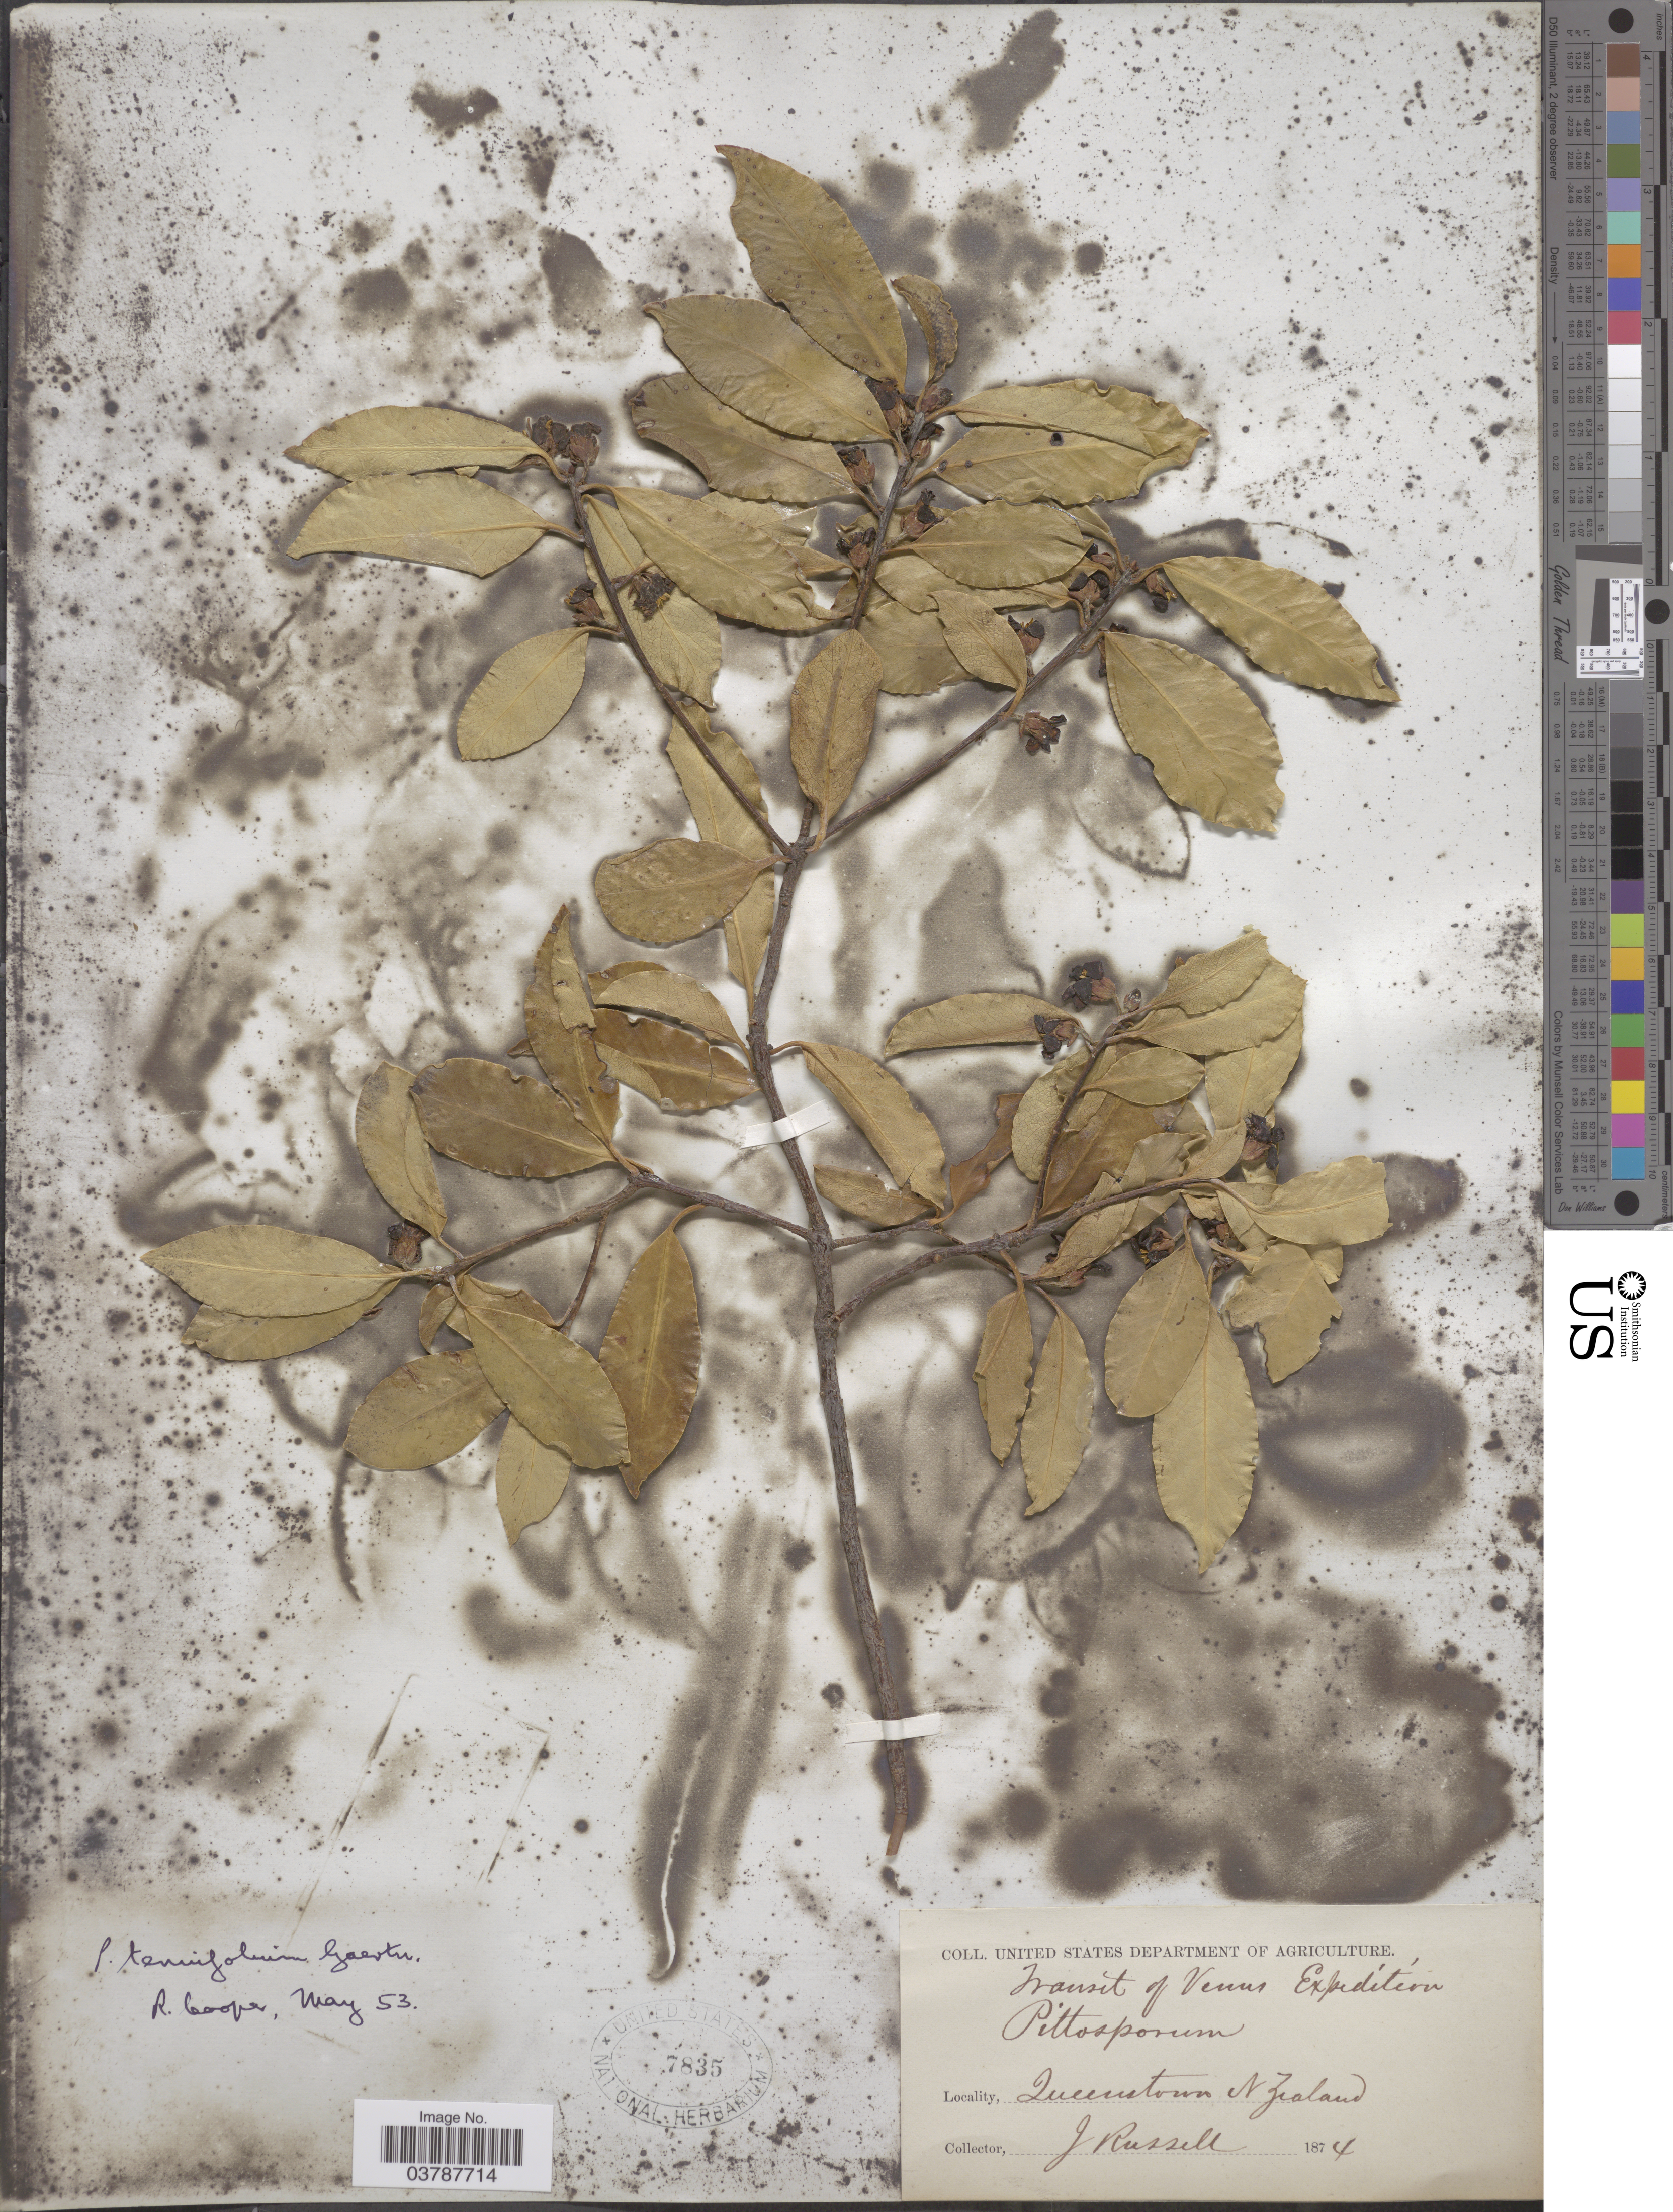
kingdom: Plantae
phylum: Tracheophyta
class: Magnoliopsida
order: Apiales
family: Pittosporaceae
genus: Pittosporum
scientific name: Pittosporum tenuifolium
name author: Gaertn.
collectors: J. Russell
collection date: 1874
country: New Zealand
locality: Queenstown.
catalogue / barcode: US 7835